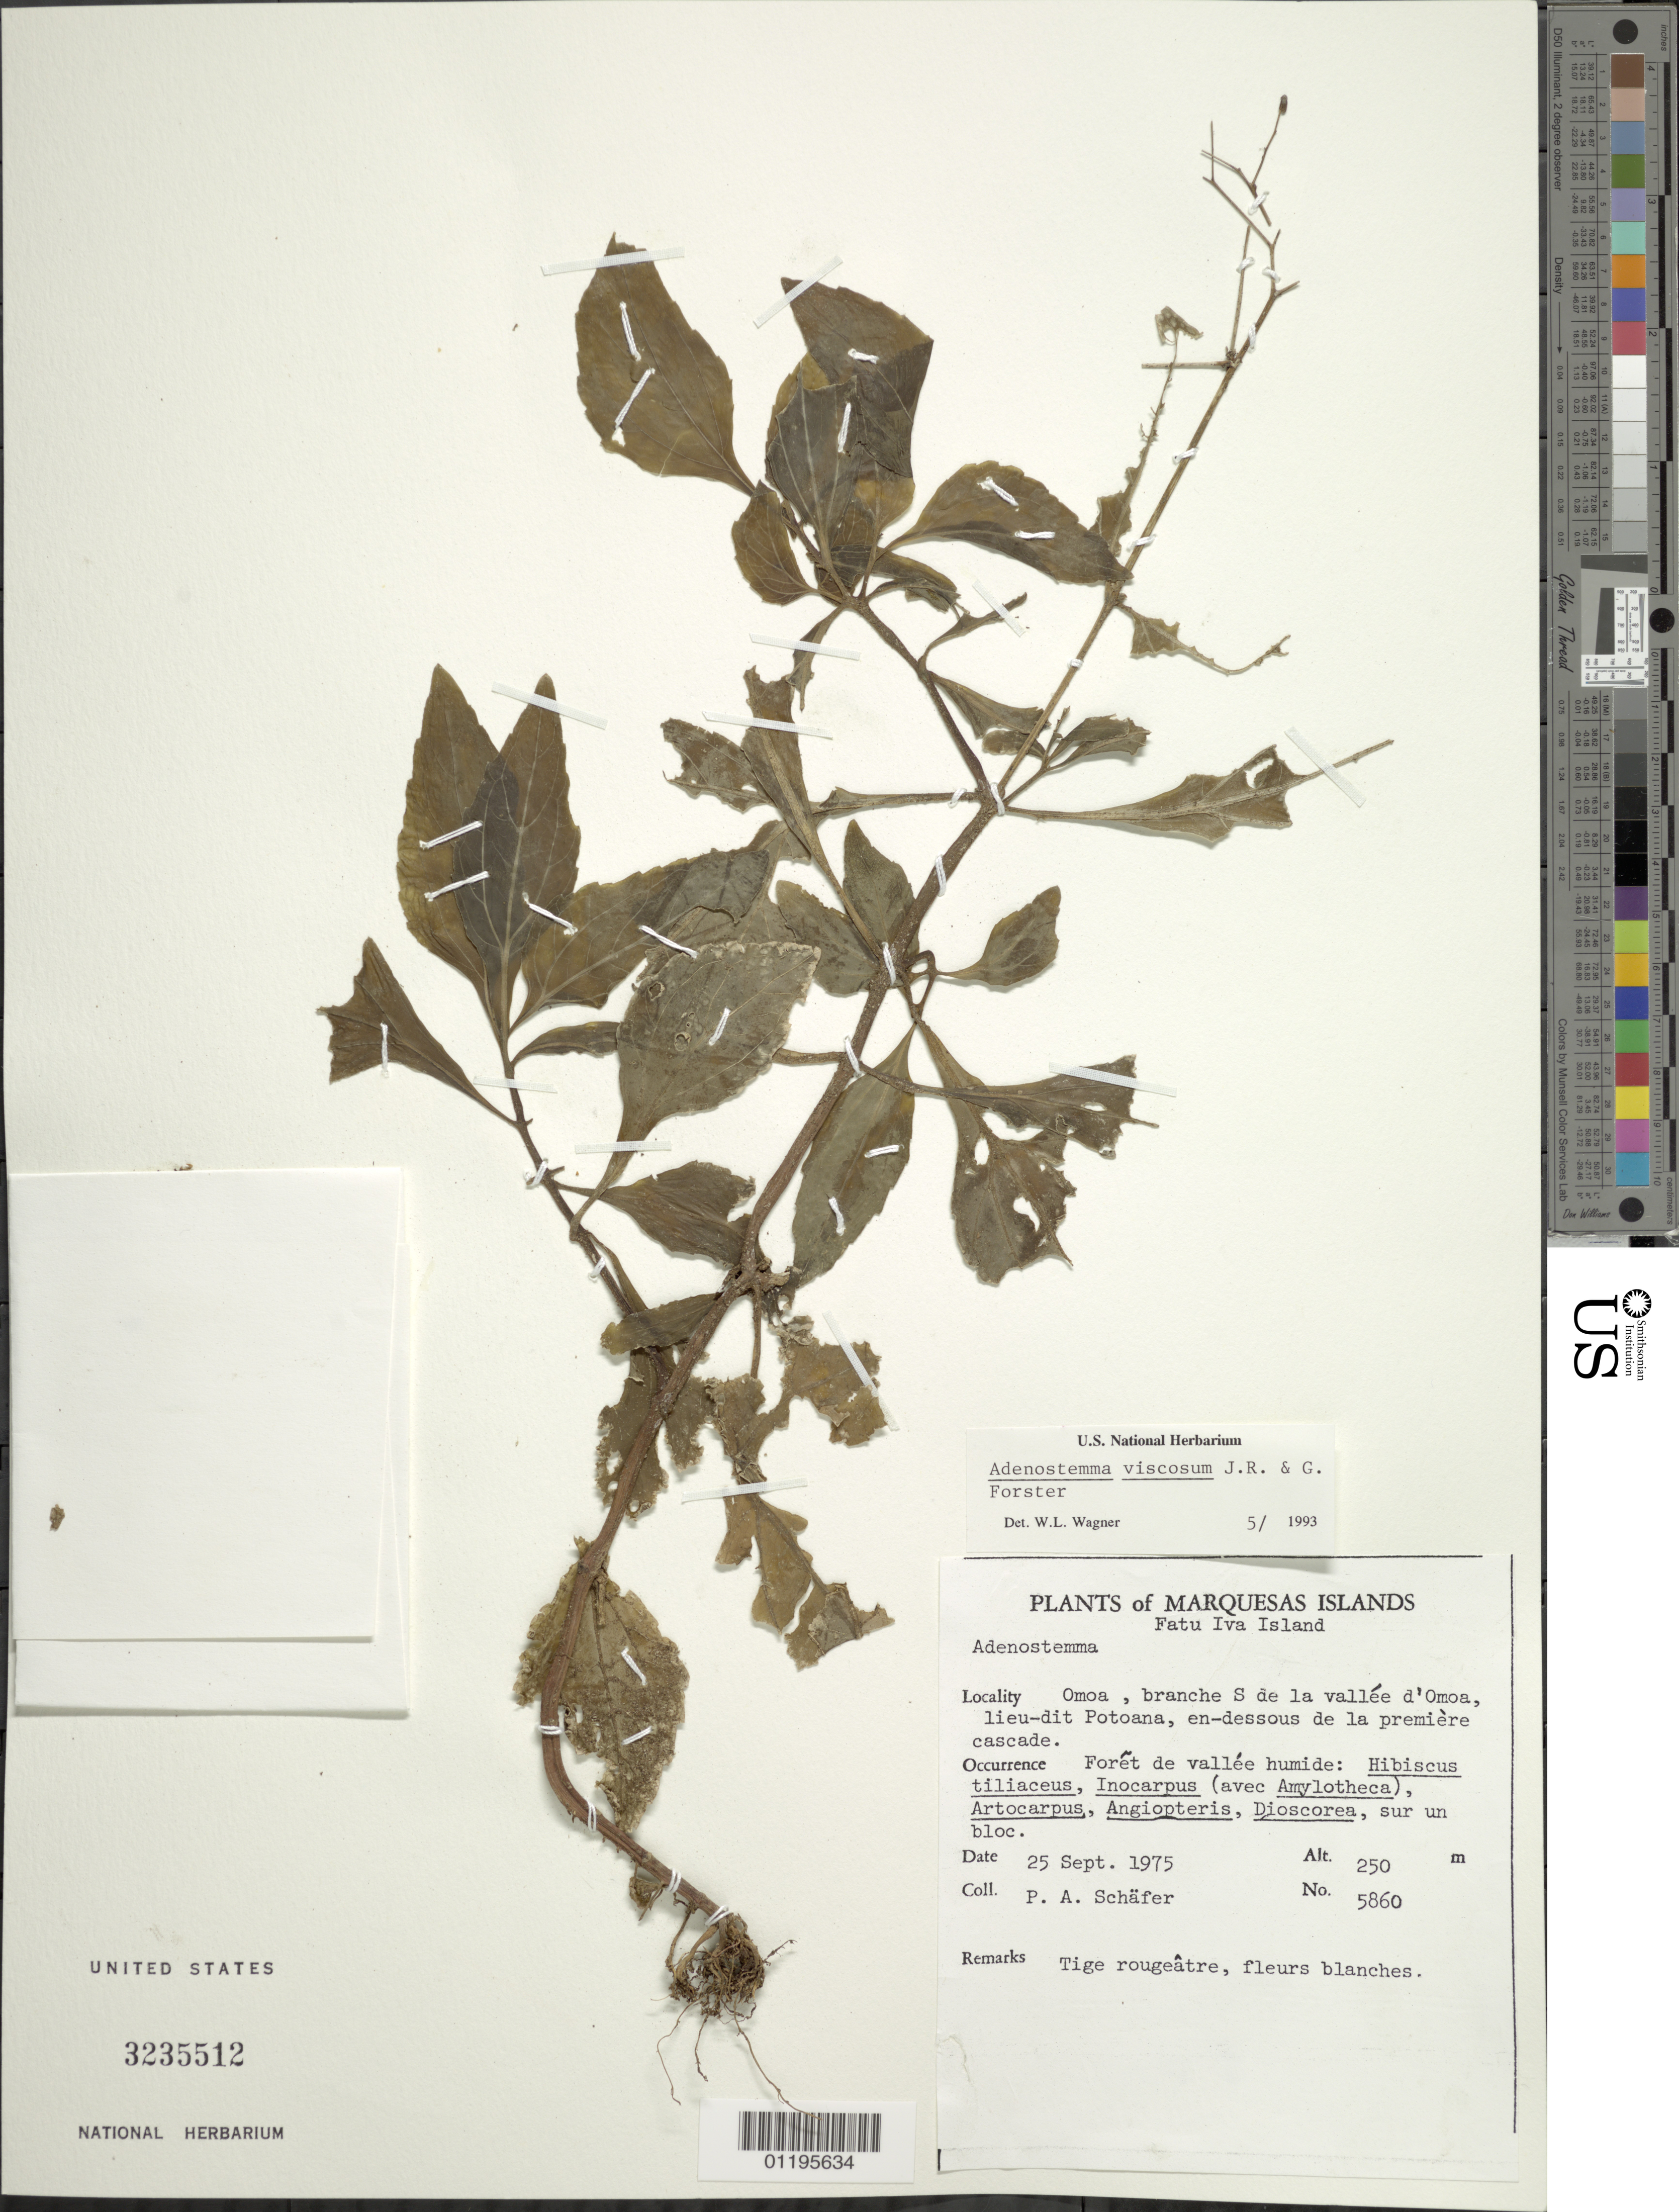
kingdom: Plantae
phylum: Tracheophyta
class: Magnoliopsida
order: Asterales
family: Asteraceae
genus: Adenostemma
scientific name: Adenostemma viscosum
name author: J.R. Forst. & G. Forst.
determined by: Wagner, W. L., (BOT), Smithsonian Institution - National Museum of Natural History (UNITED STATES)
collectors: P. A. Schäfer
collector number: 5860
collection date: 1975-09-25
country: French Polynesia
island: Fatu Hiva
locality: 'Omo'a, branche S de la vallée d'Omo'a, lieu-dit Potoana, en dessous de la premiere cascade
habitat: Humid valley forest with Hibiscus, Inocarpus, Artocarpus, Angiopteris, Dioscorea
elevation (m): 250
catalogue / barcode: US 3235512